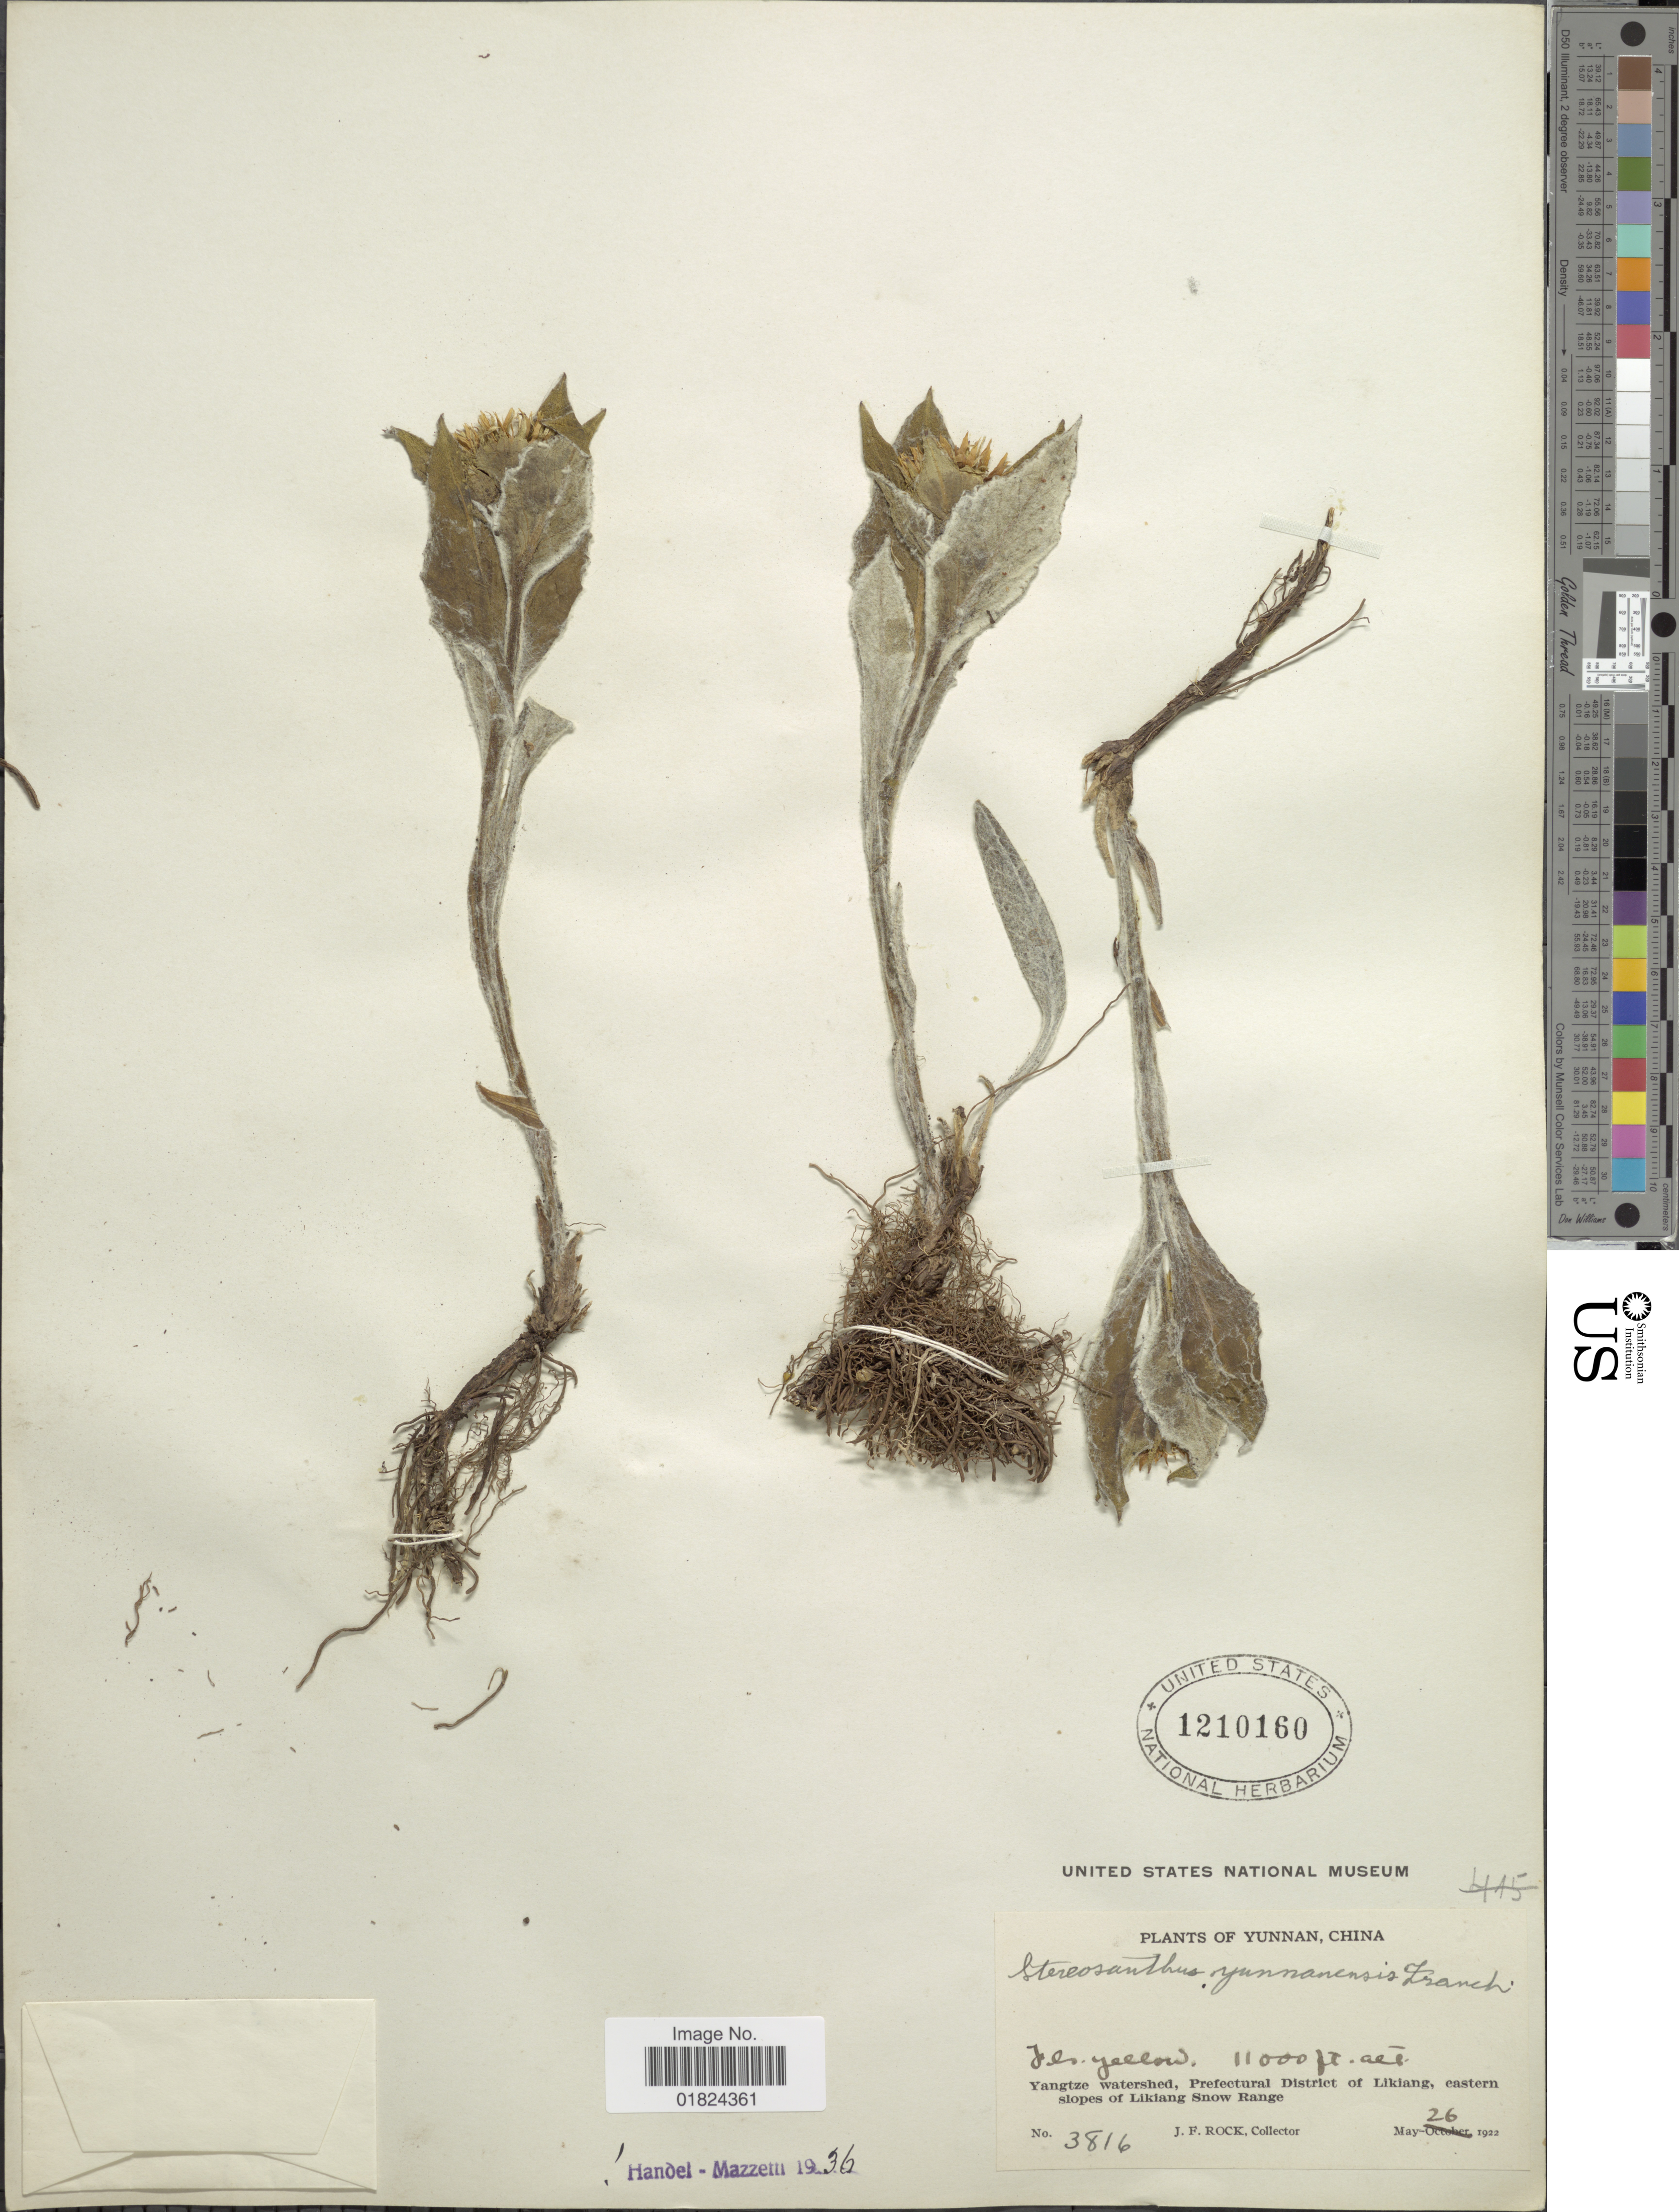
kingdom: Plantae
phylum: Tracheophyta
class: Magnoliopsida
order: Asterales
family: Asteraceae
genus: Stereosanthus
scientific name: Stereosanthus yunnanensis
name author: (L.) Fr.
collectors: J. Rock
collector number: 3816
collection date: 1922-05-26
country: China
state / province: Yunnan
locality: Yangtze watershed, Prefectural District of Likiang, eastern slopes of Likiang Snow Range.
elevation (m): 3353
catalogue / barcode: US 1210160